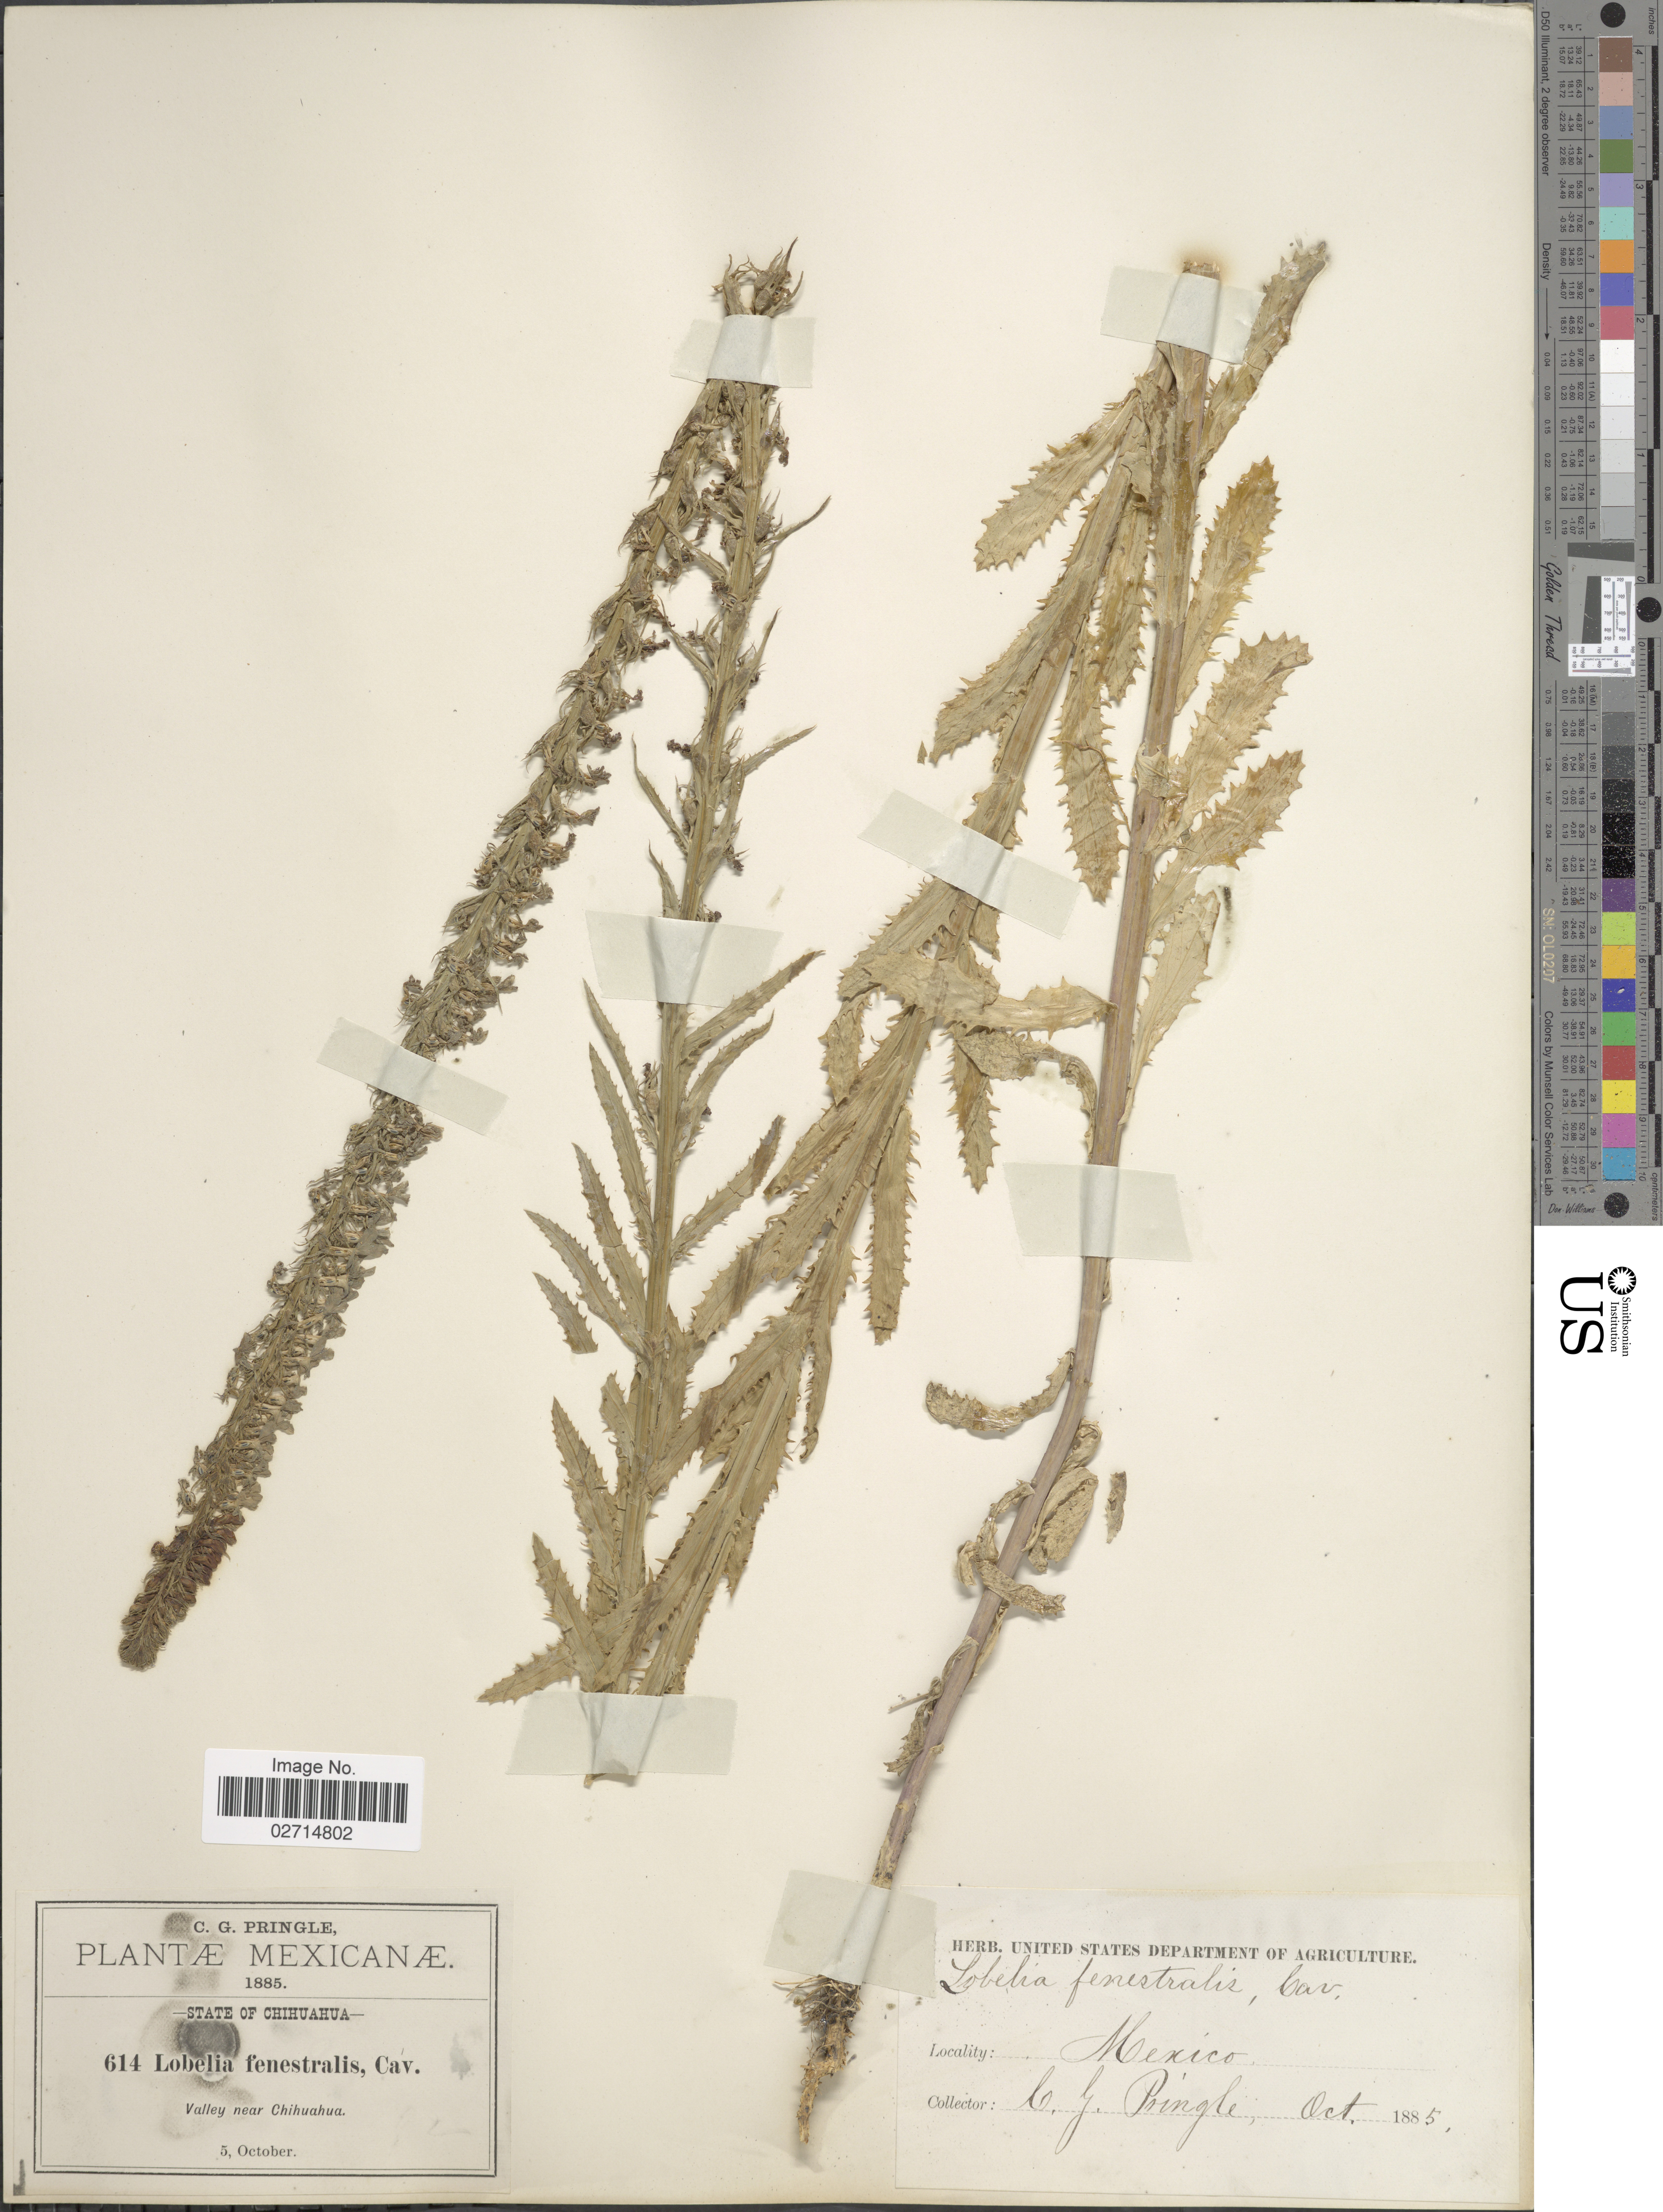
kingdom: Plantae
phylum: Tracheophyta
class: Magnoliopsida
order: Asterales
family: Campanulaceae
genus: Lobelia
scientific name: Lobelia fenestralis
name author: Cav.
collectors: C. G. Pringle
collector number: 614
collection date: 1885-10-05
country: Mexico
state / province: Chihuahua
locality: Valley near Chihuahua.